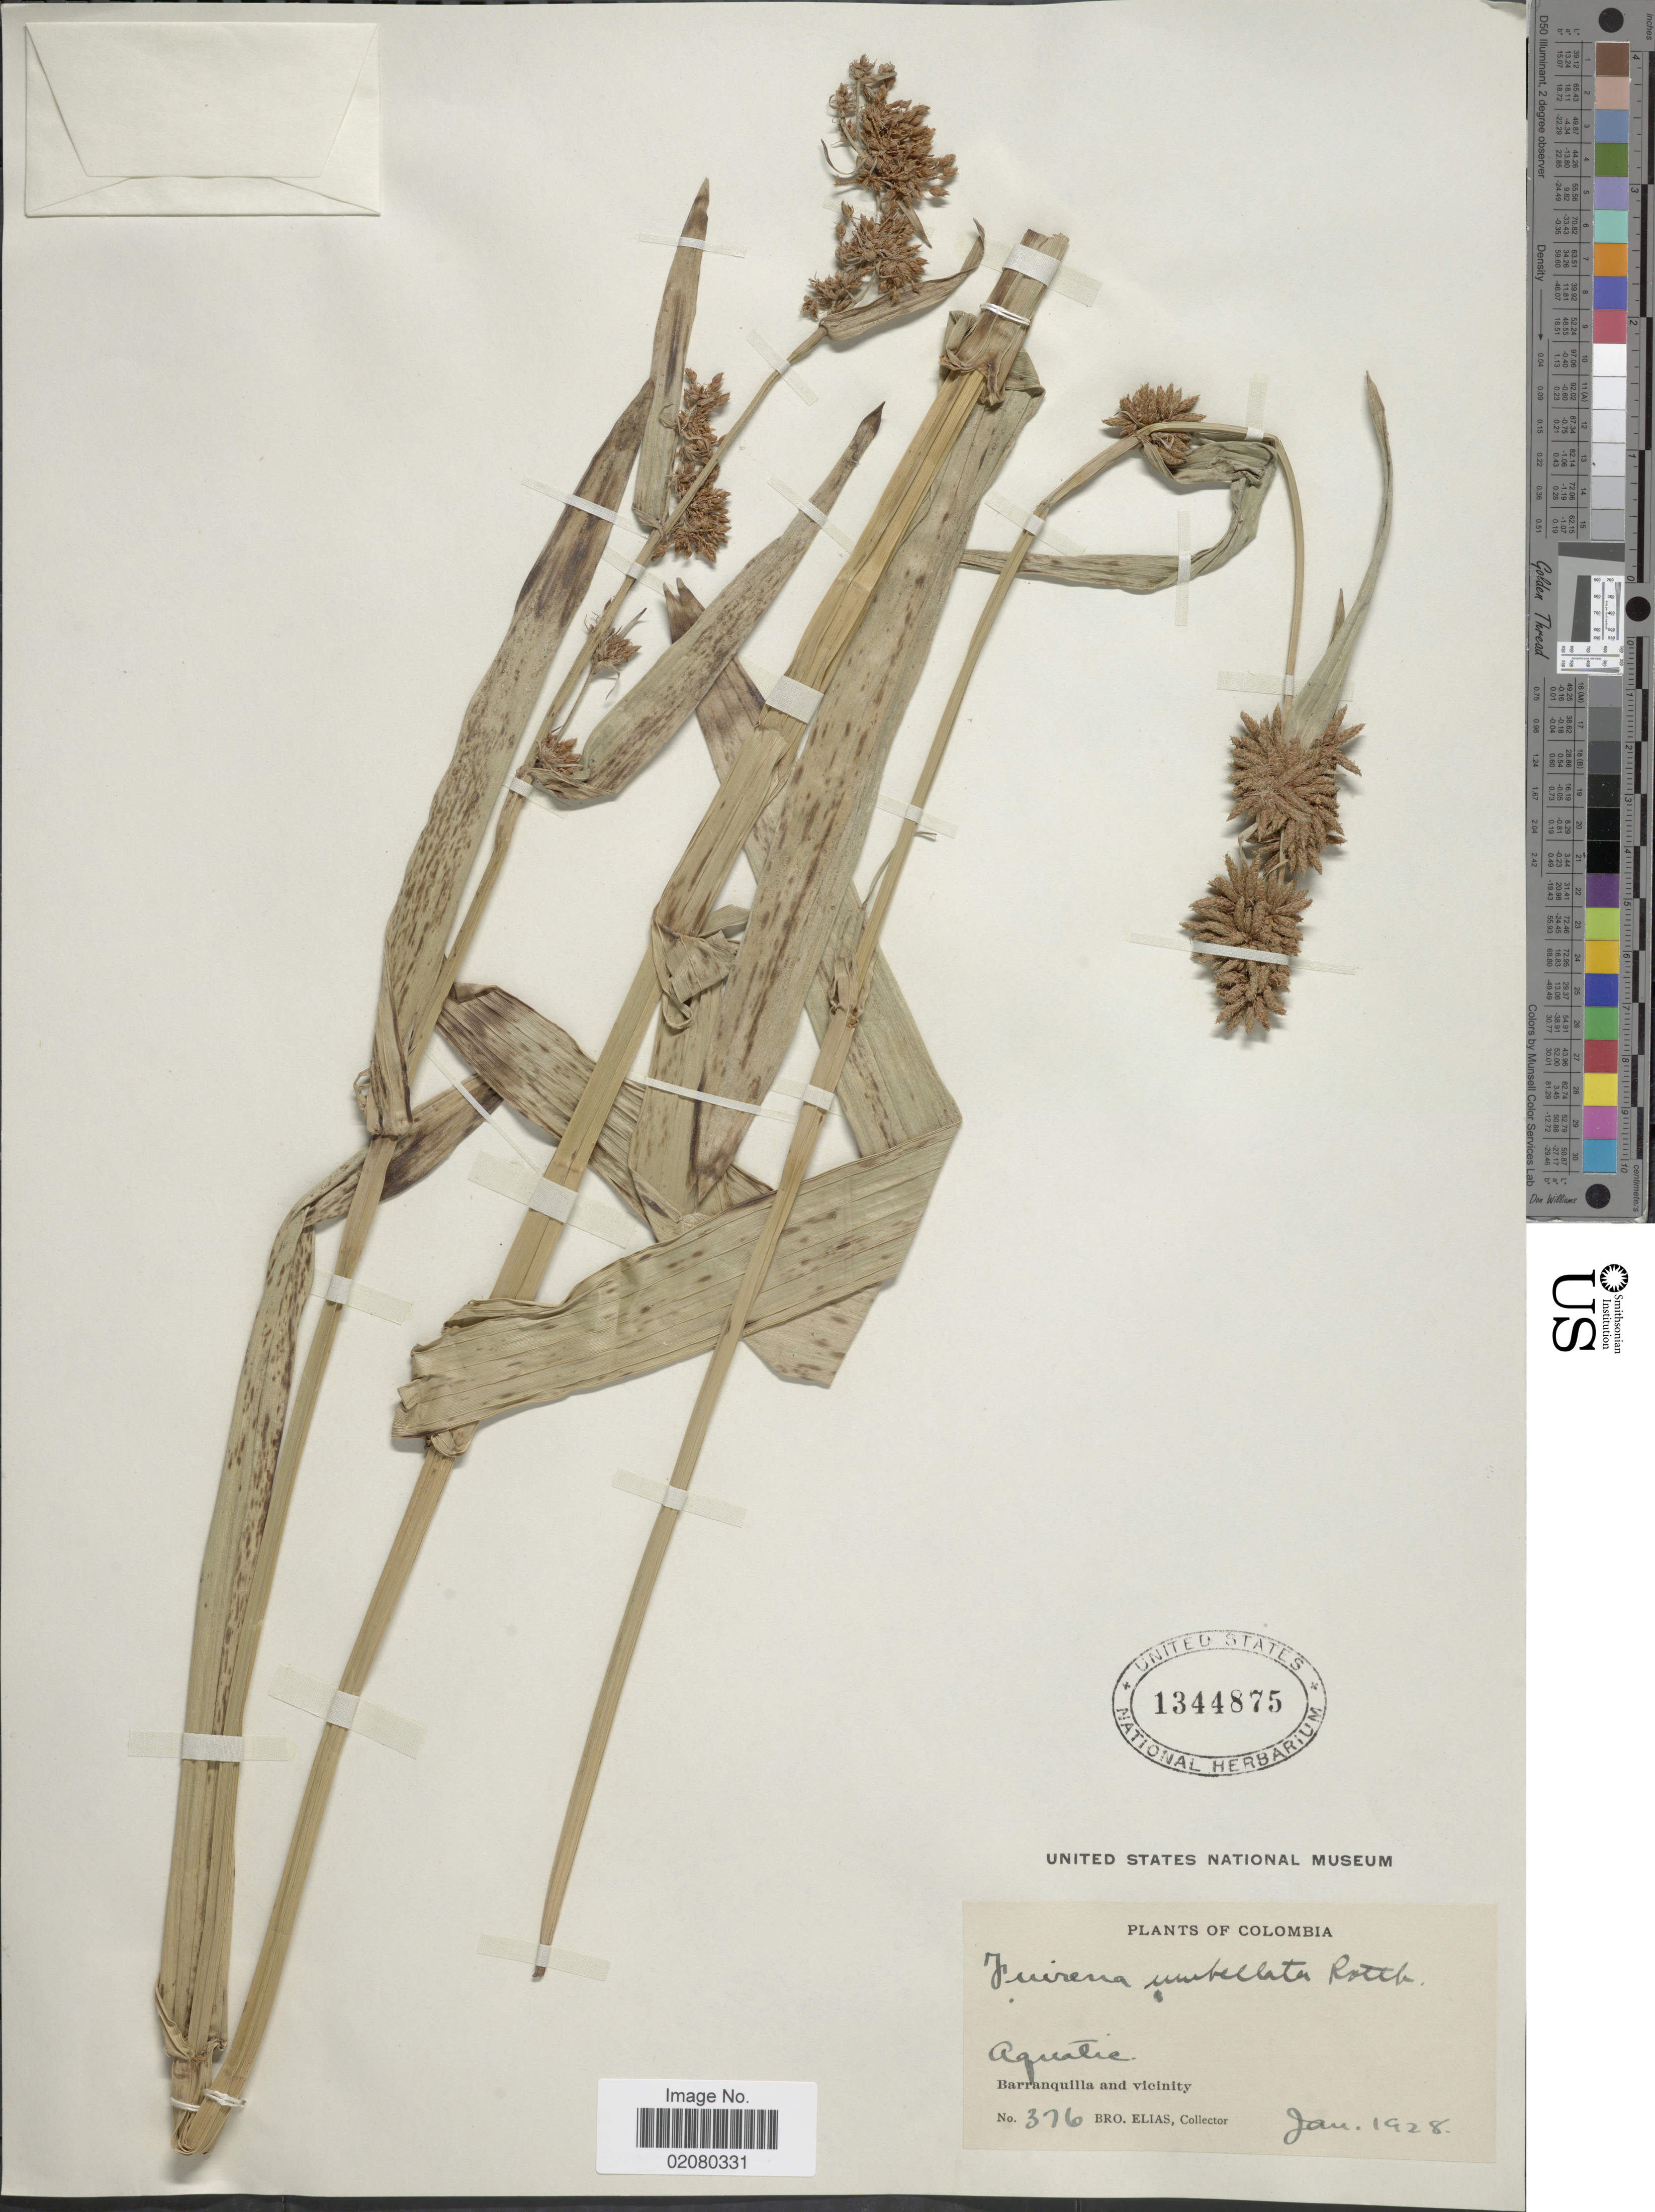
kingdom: Plantae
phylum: Tracheophyta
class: Liliopsida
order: Poales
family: Cyperaceae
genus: Fuirena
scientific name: Fuirena umbellata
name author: Rottb.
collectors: Bro. Elias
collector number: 376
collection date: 1928-01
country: Colombia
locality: Aquatic. Barranquilla and vicinity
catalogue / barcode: US 1344875